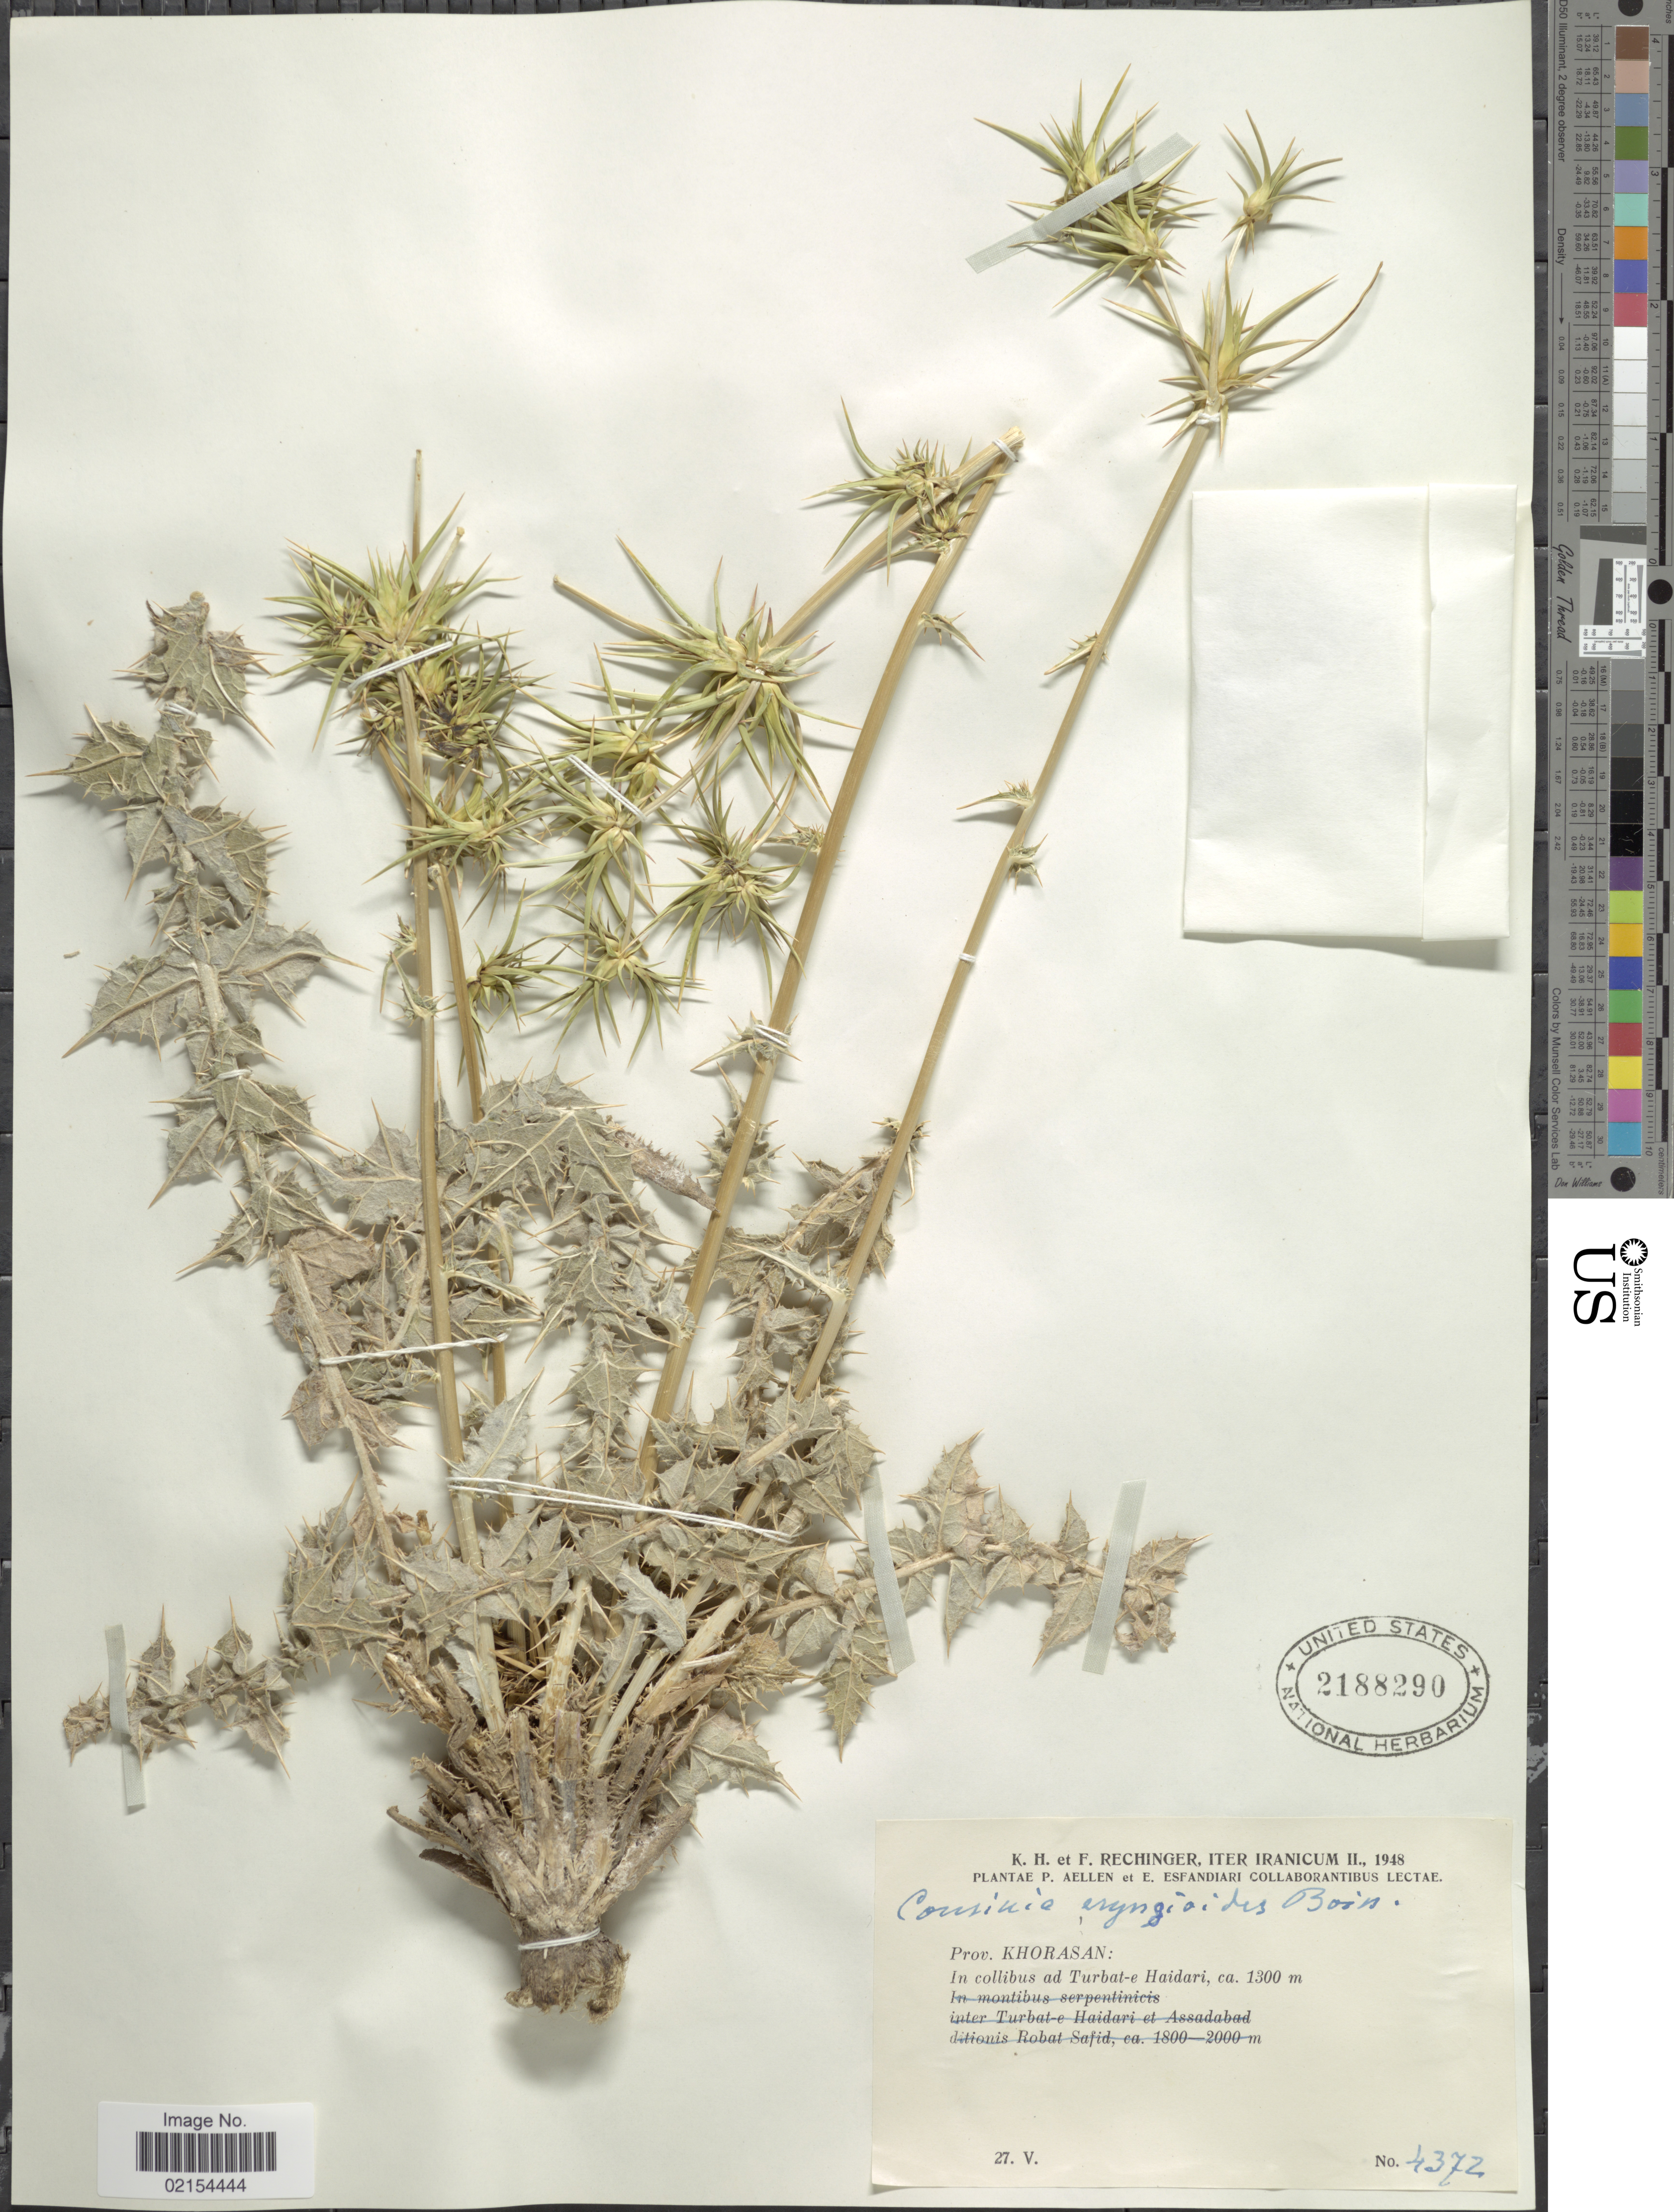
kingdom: Plantae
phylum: Tracheophyta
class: Magnoliopsida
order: Asterales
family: Asteraceae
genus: Cousinia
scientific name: Cousinia eryngioides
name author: Boiss.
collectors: K. H. Rechinger & F. Rechinger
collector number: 437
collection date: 1948-05-27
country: Iran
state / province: Khorasan [obsolete]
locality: Iter Iranicum, Prov. Khorasan: In collibus ad Turbat-e-Haidari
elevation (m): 1300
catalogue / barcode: US 2188290